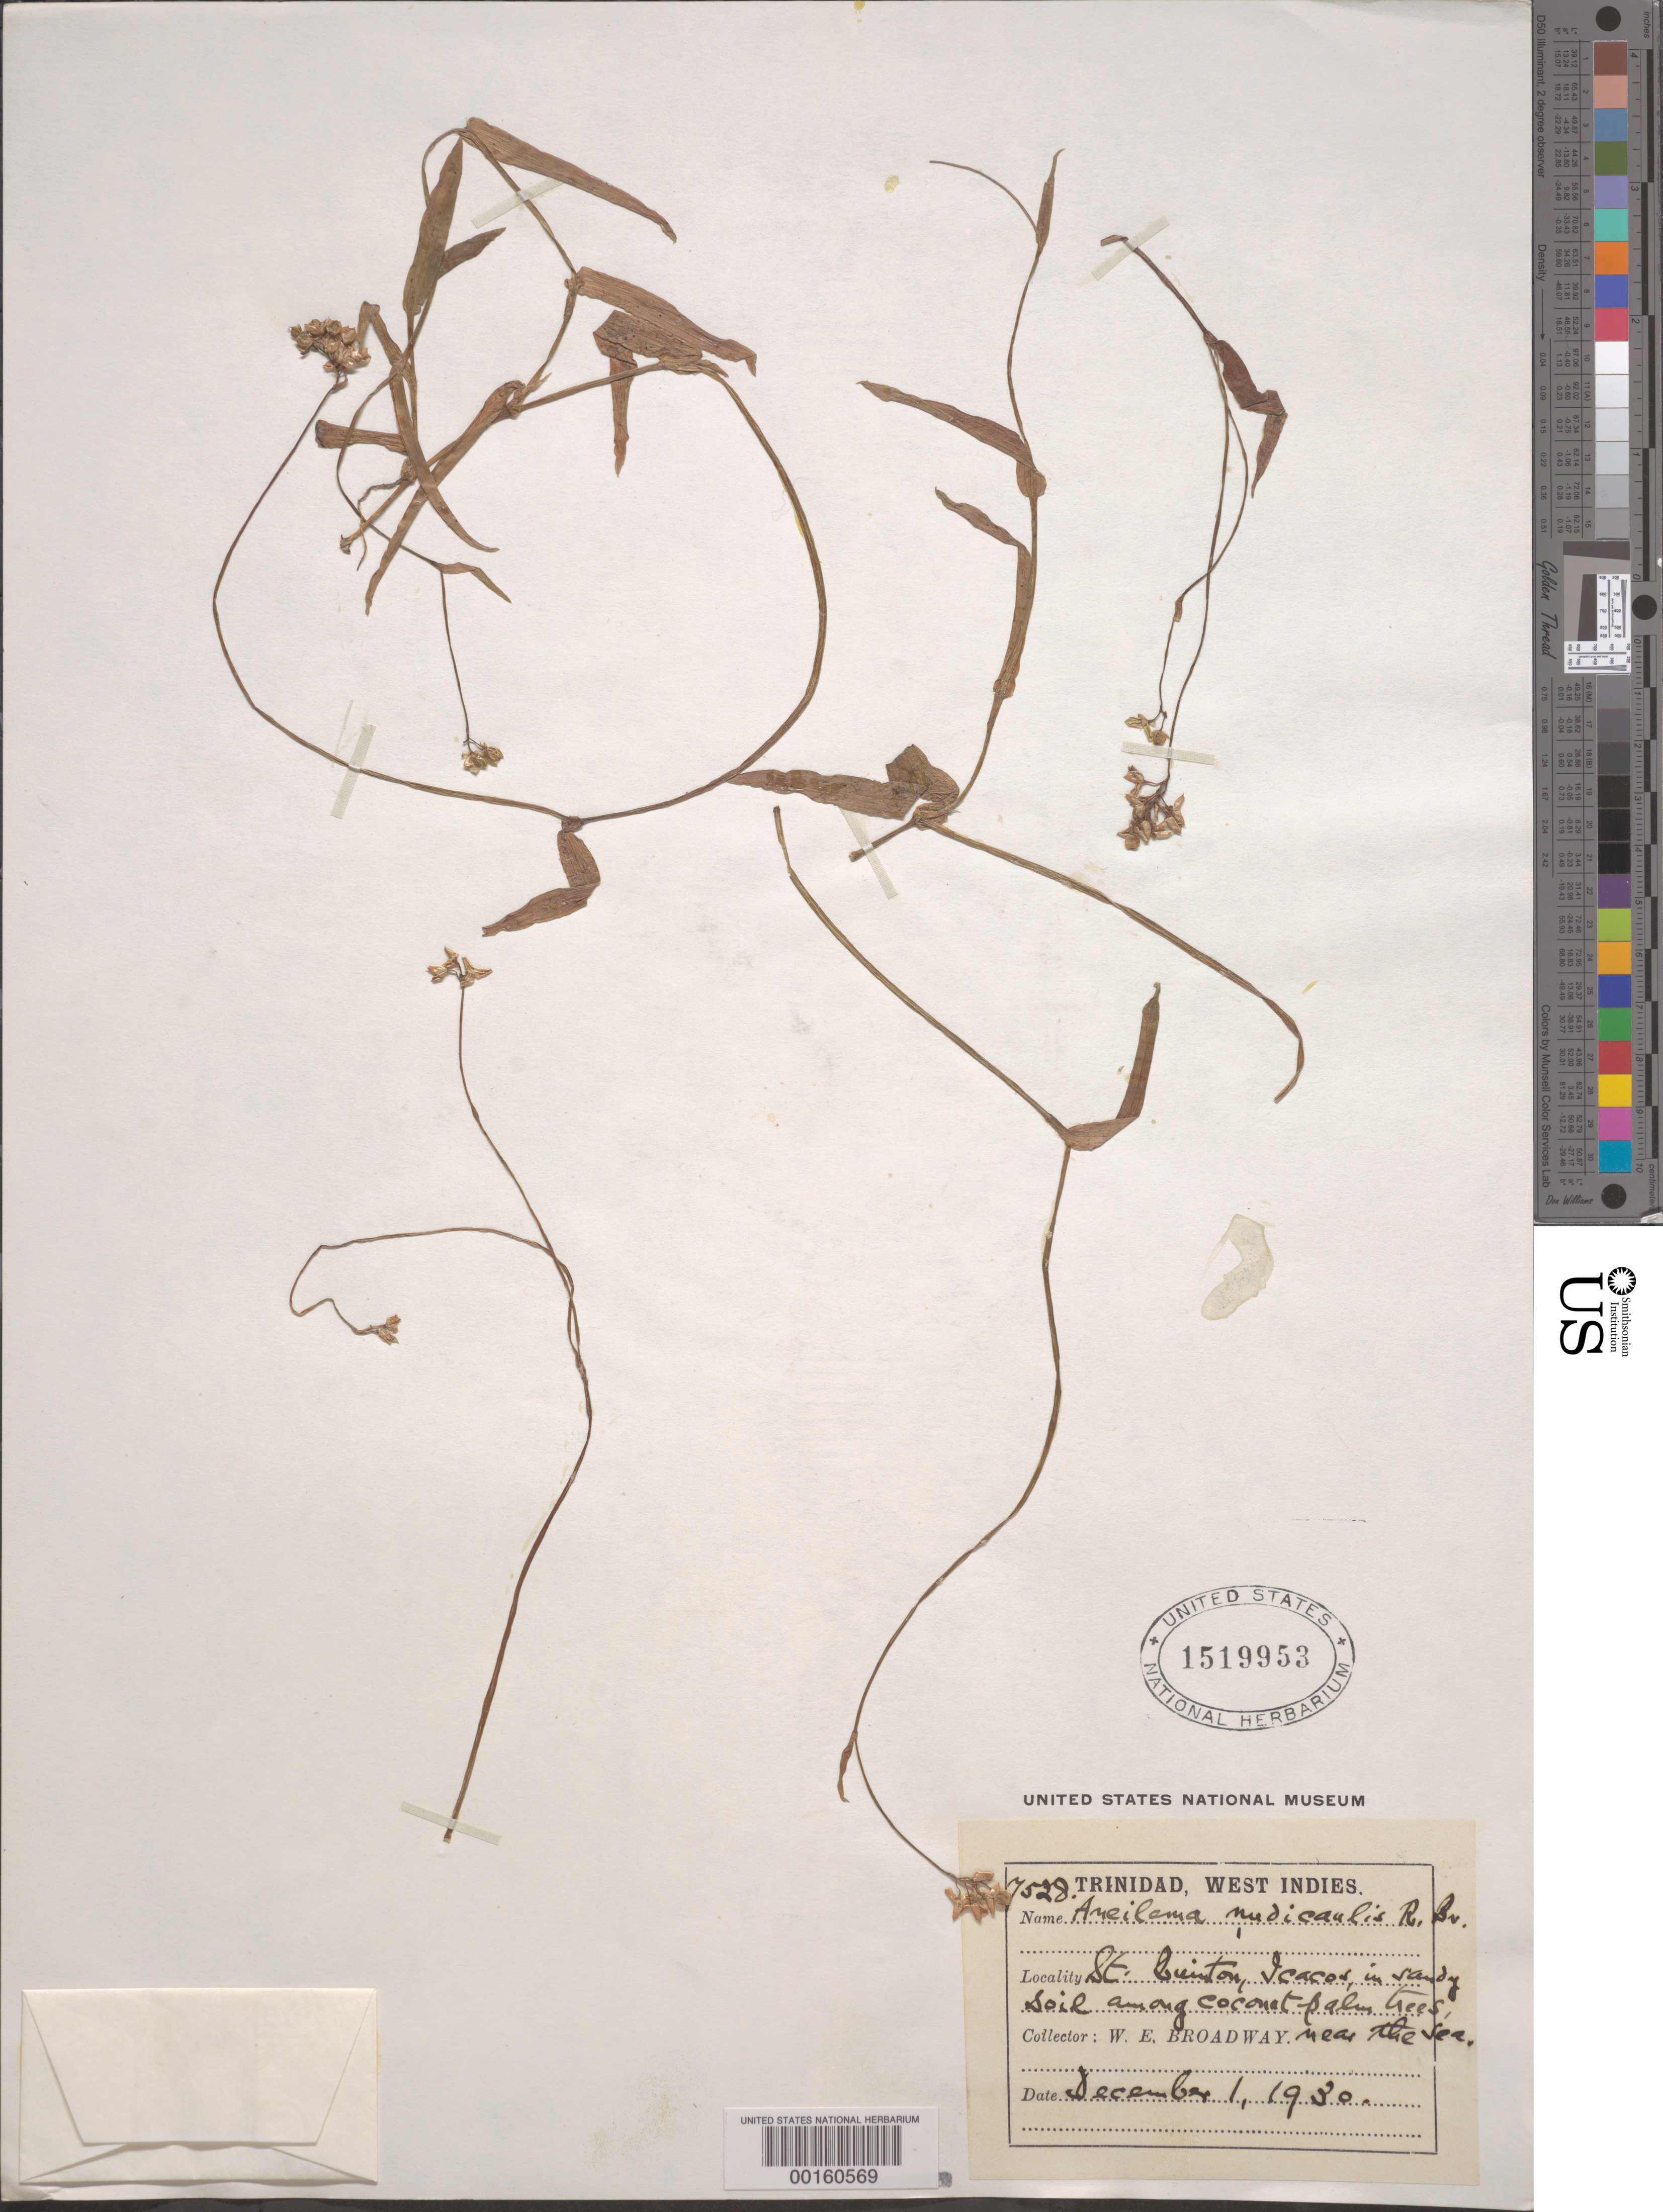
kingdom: Plantae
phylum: Tracheophyta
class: Liliopsida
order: Commelinales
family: Commelinaceae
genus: Murdannia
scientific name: Murdannia nudiflora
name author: (L.) Brenan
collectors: W. E. Broadway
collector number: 7528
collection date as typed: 01 Dec 1930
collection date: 1930-12-01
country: Trinidad and Tobago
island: Trinidad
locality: St. cuinton, icacos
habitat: Sandy soil, among coconut palms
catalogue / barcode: US 1519953